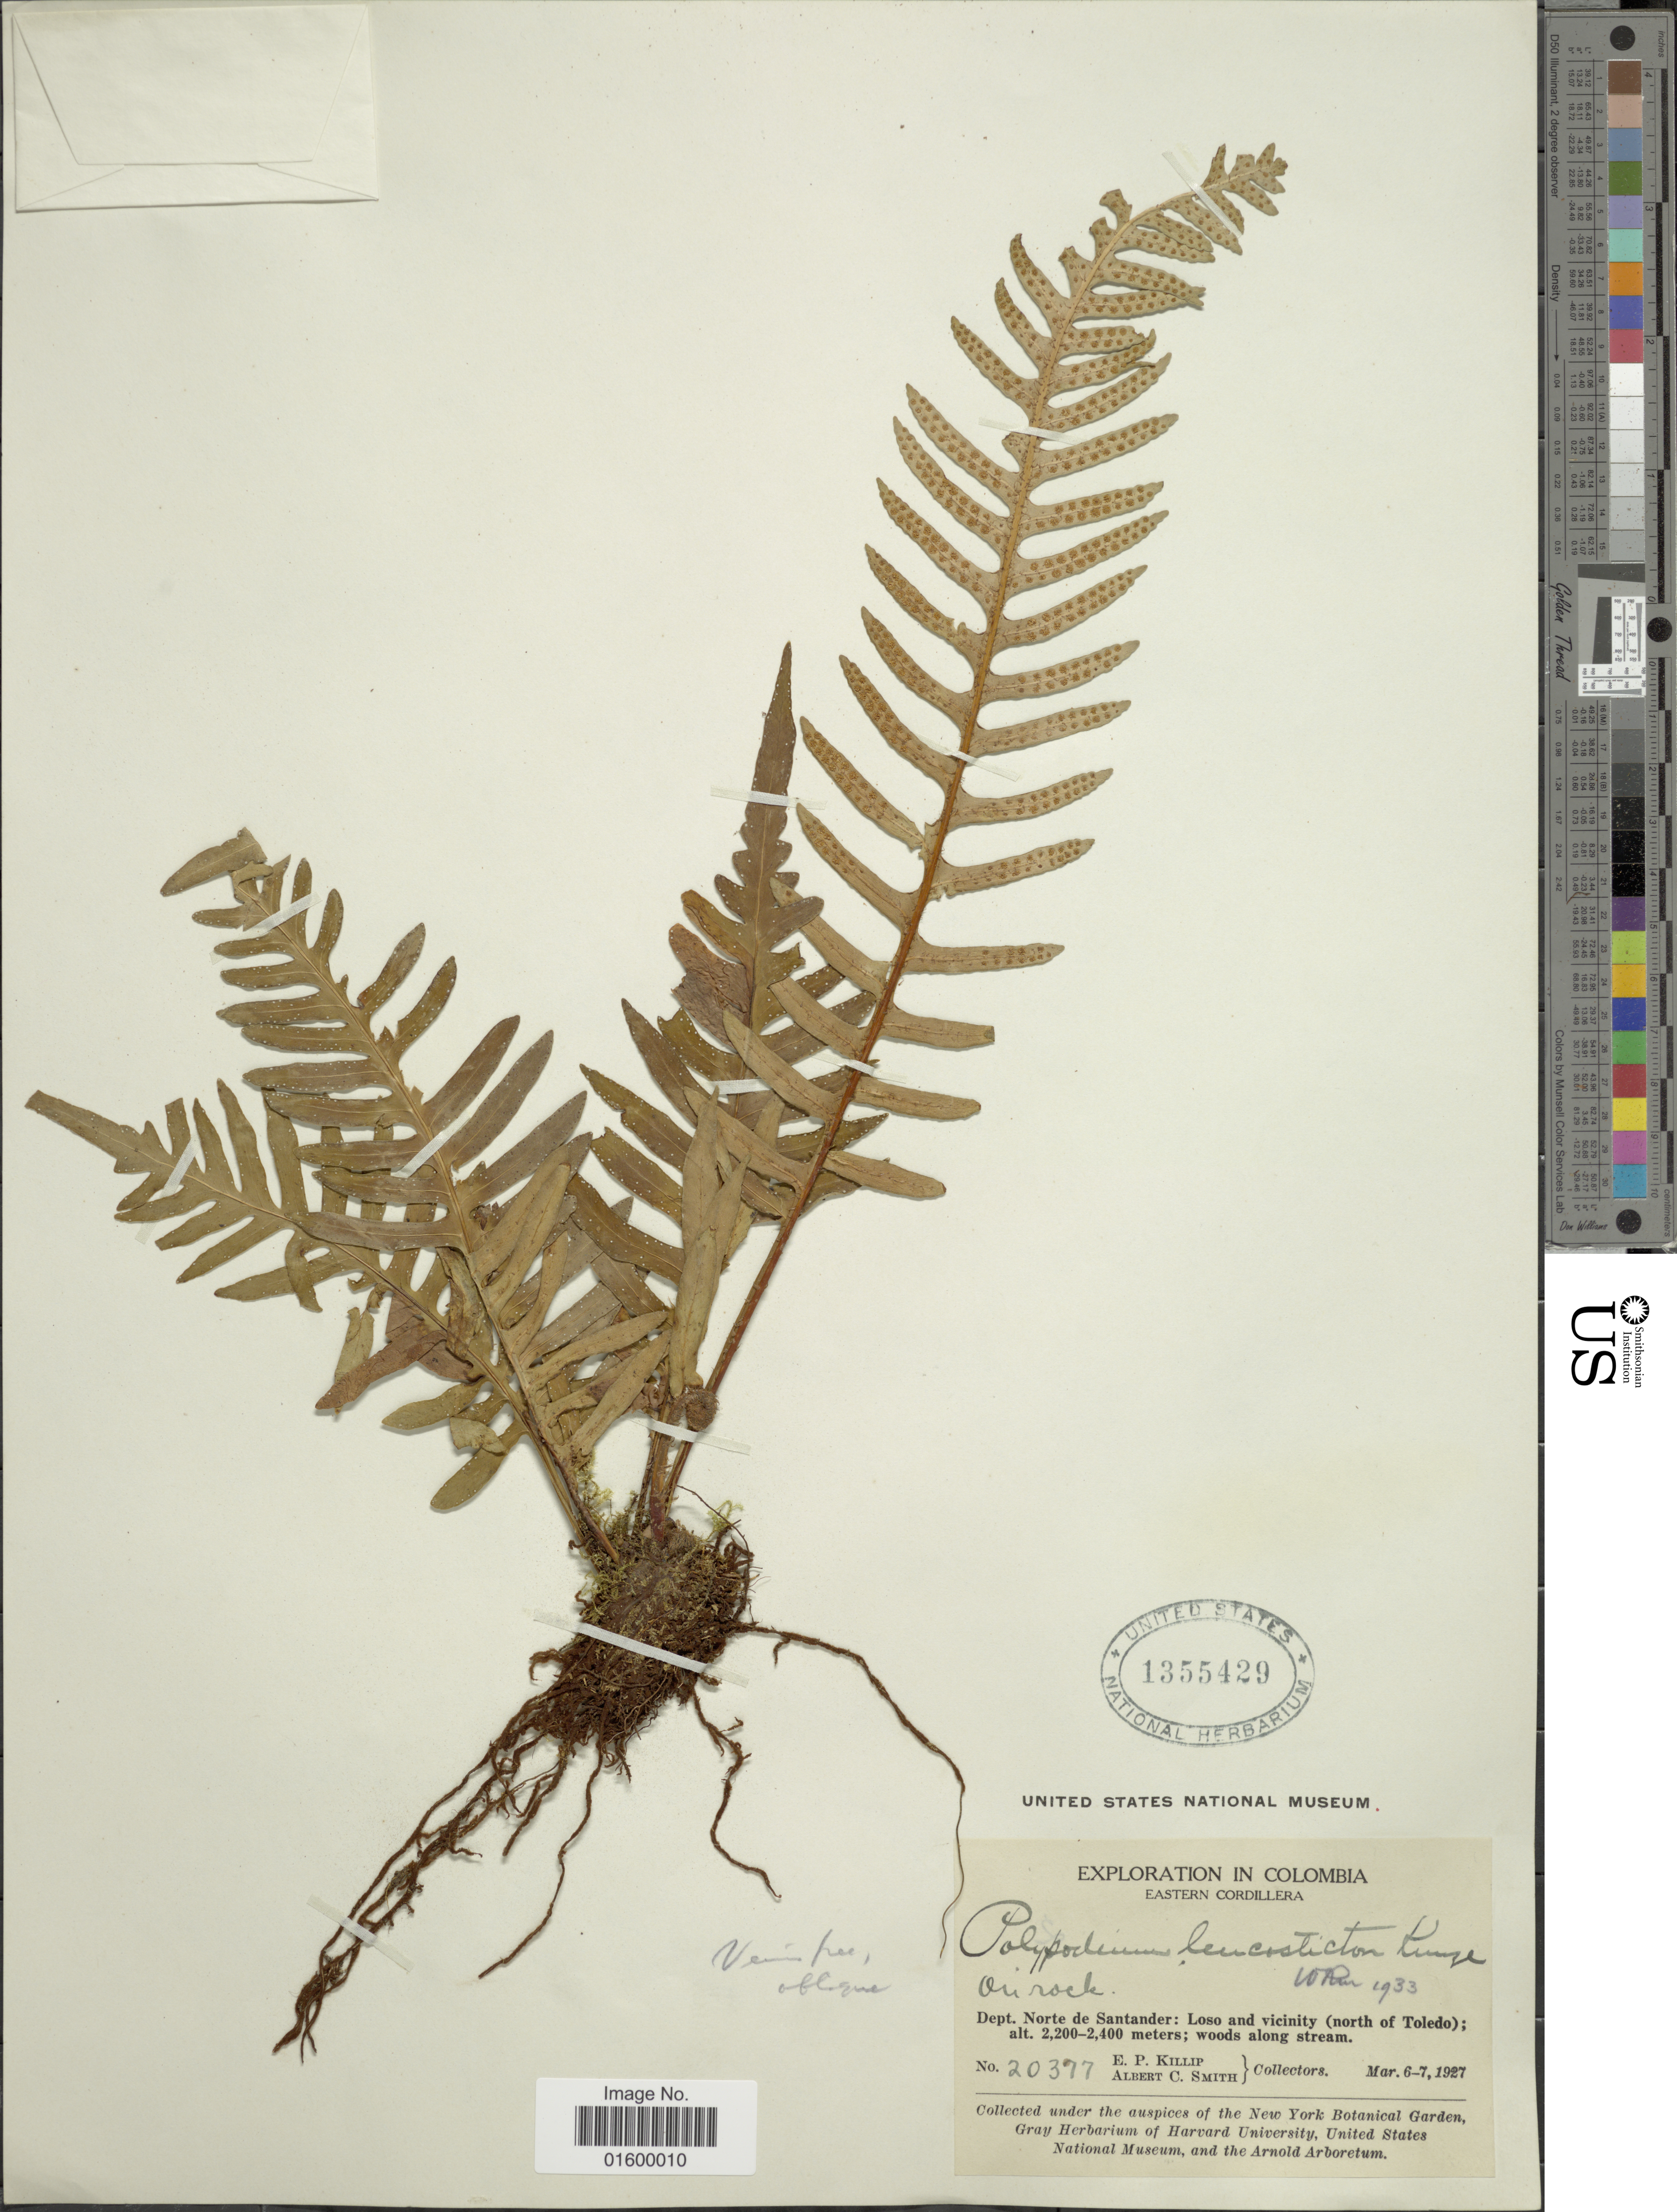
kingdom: Plantae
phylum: Tracheophyta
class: Polypodiopsida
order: Polypodiales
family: Polypodiaceae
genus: Pleopeltis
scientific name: Pleopeltis remota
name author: (Desv.) A.R. Sm.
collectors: E. P. Killip & A. C. Smith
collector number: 20377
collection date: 1927-03-06/1927-03-07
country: Colombia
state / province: Norte de Santander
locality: Eastern Cordillera, Dept. Nortede Santander: Loso and vicinity (north of Toledo)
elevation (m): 2200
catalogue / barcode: US 1355429